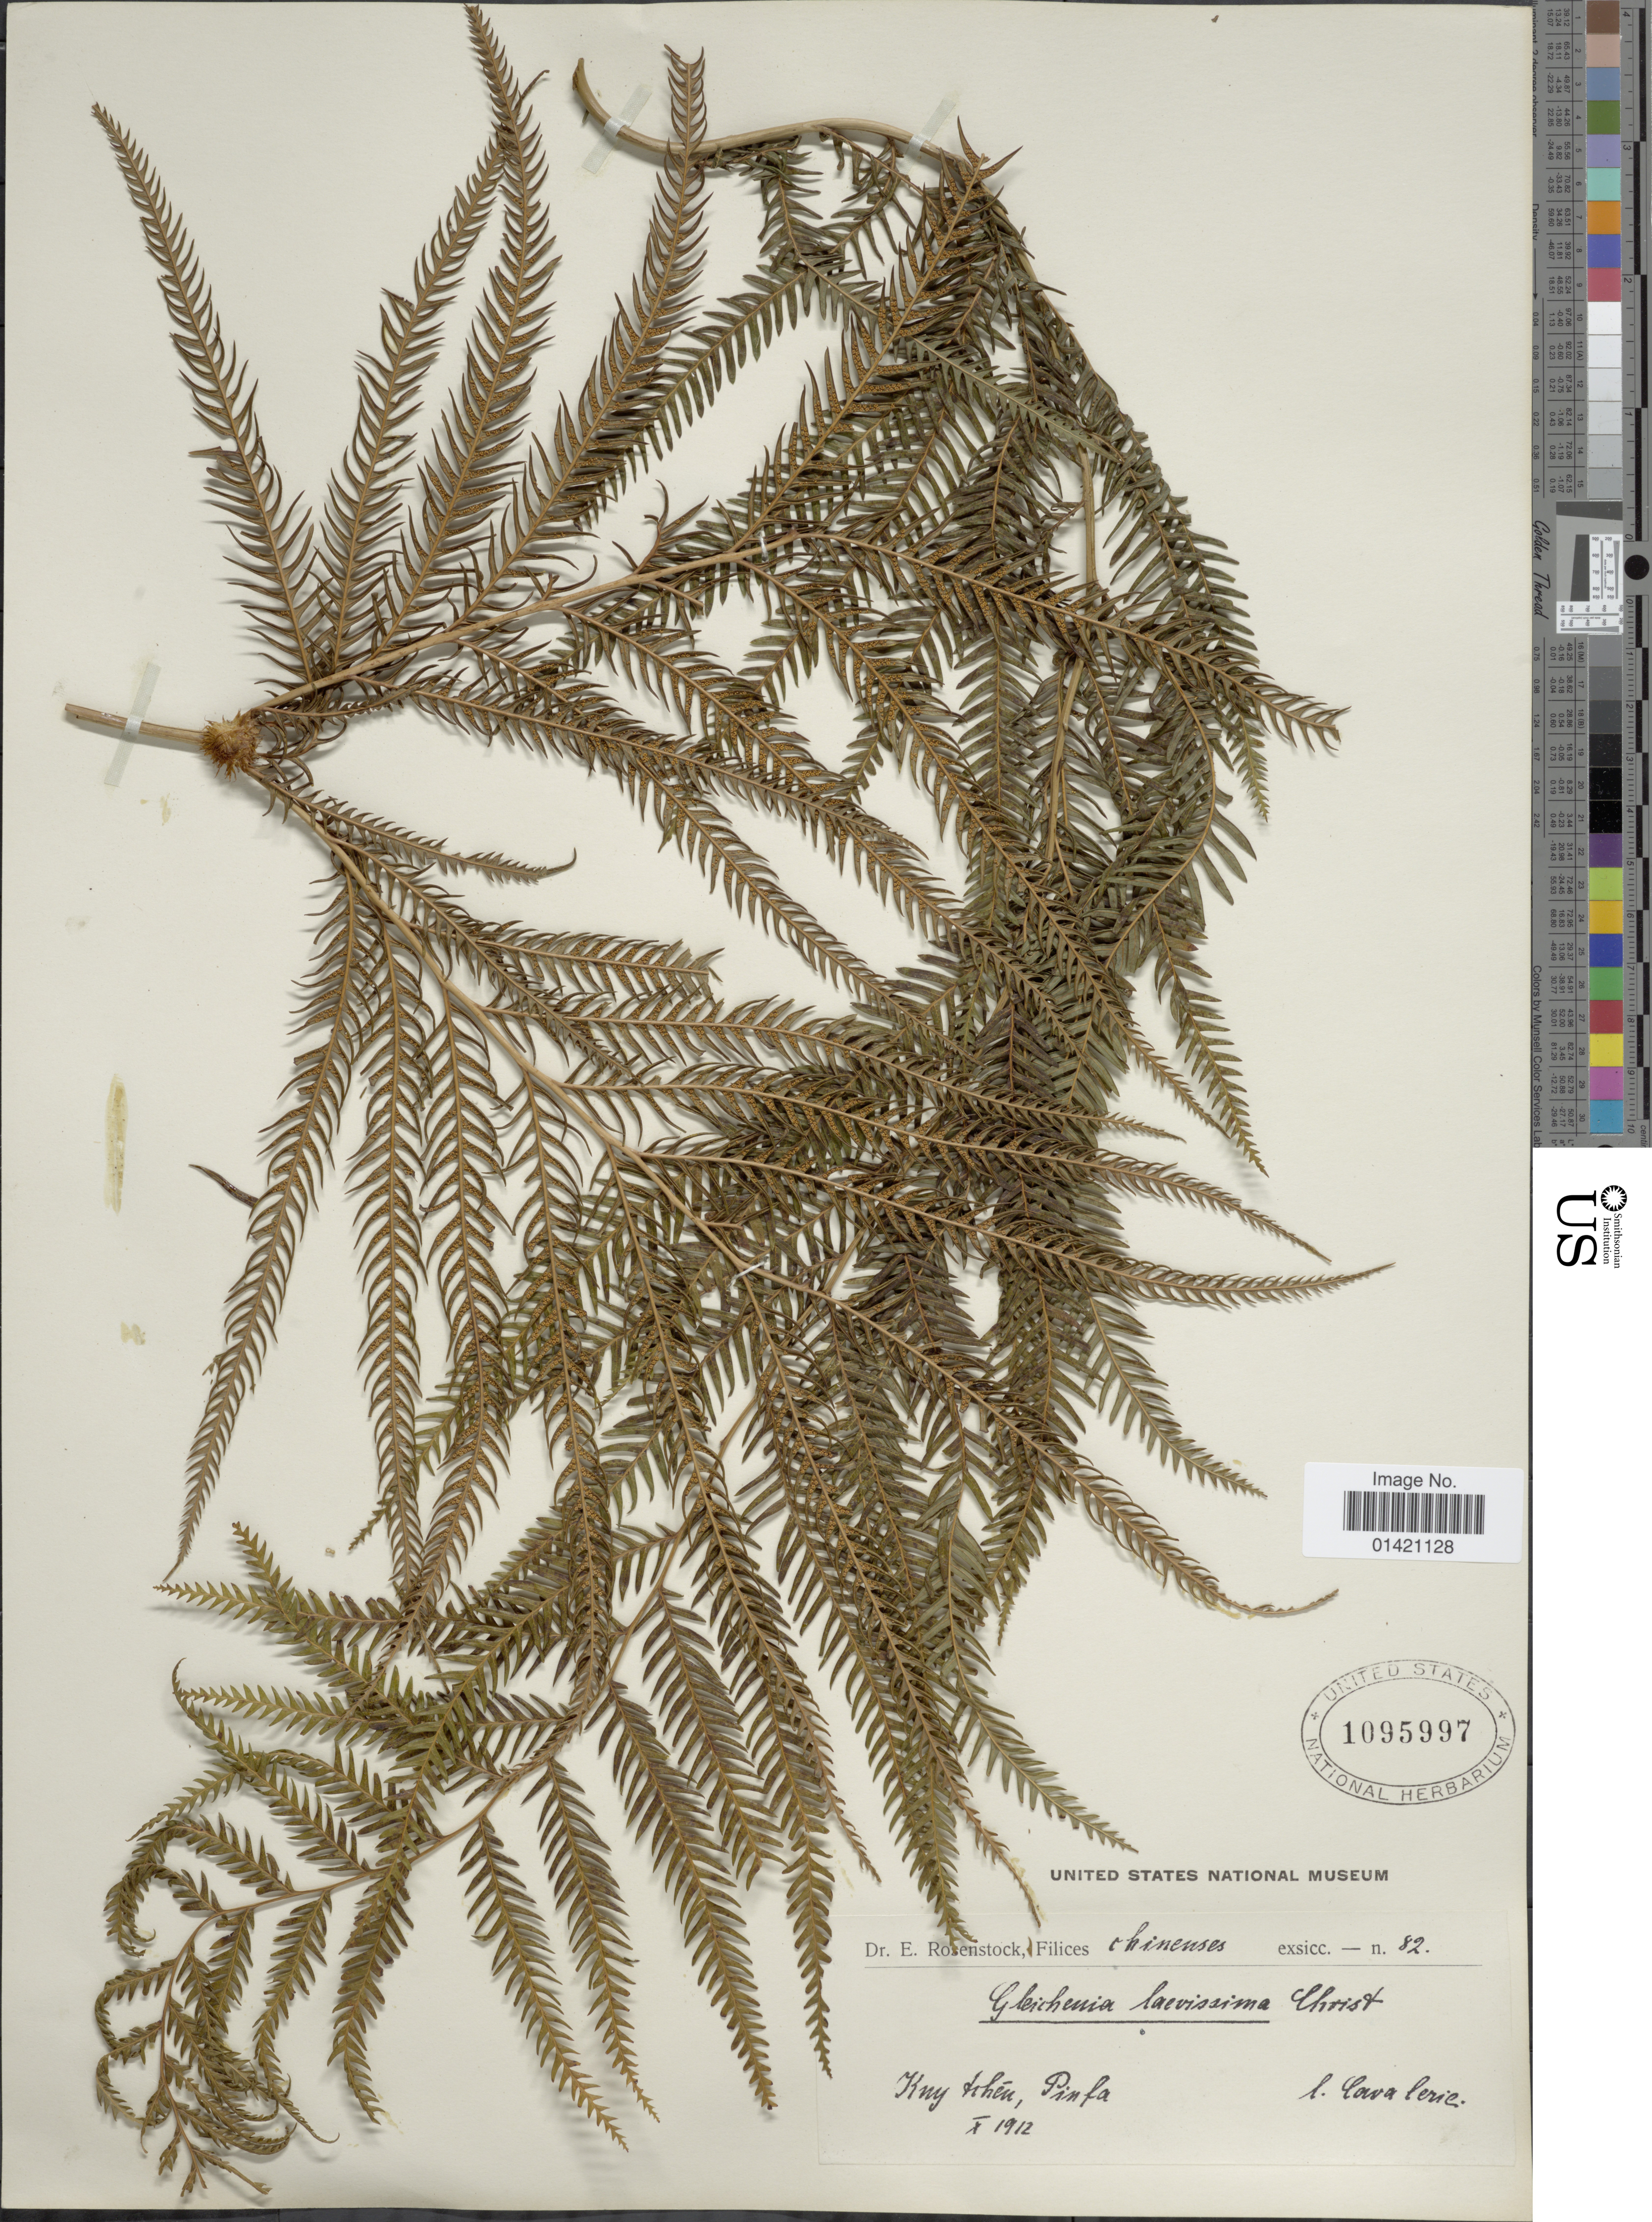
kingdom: Plantae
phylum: Tracheophyta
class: Polypodiopsida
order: Gleicheniales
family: Gleicheniaceae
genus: Diplopterygium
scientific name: Diplopterygium laevissimum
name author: (Christ) Nakai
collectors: E. Rosenstock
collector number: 82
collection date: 1912-10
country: China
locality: Kny Tihei, Pinfa. [interpreted]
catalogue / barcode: US 1095997